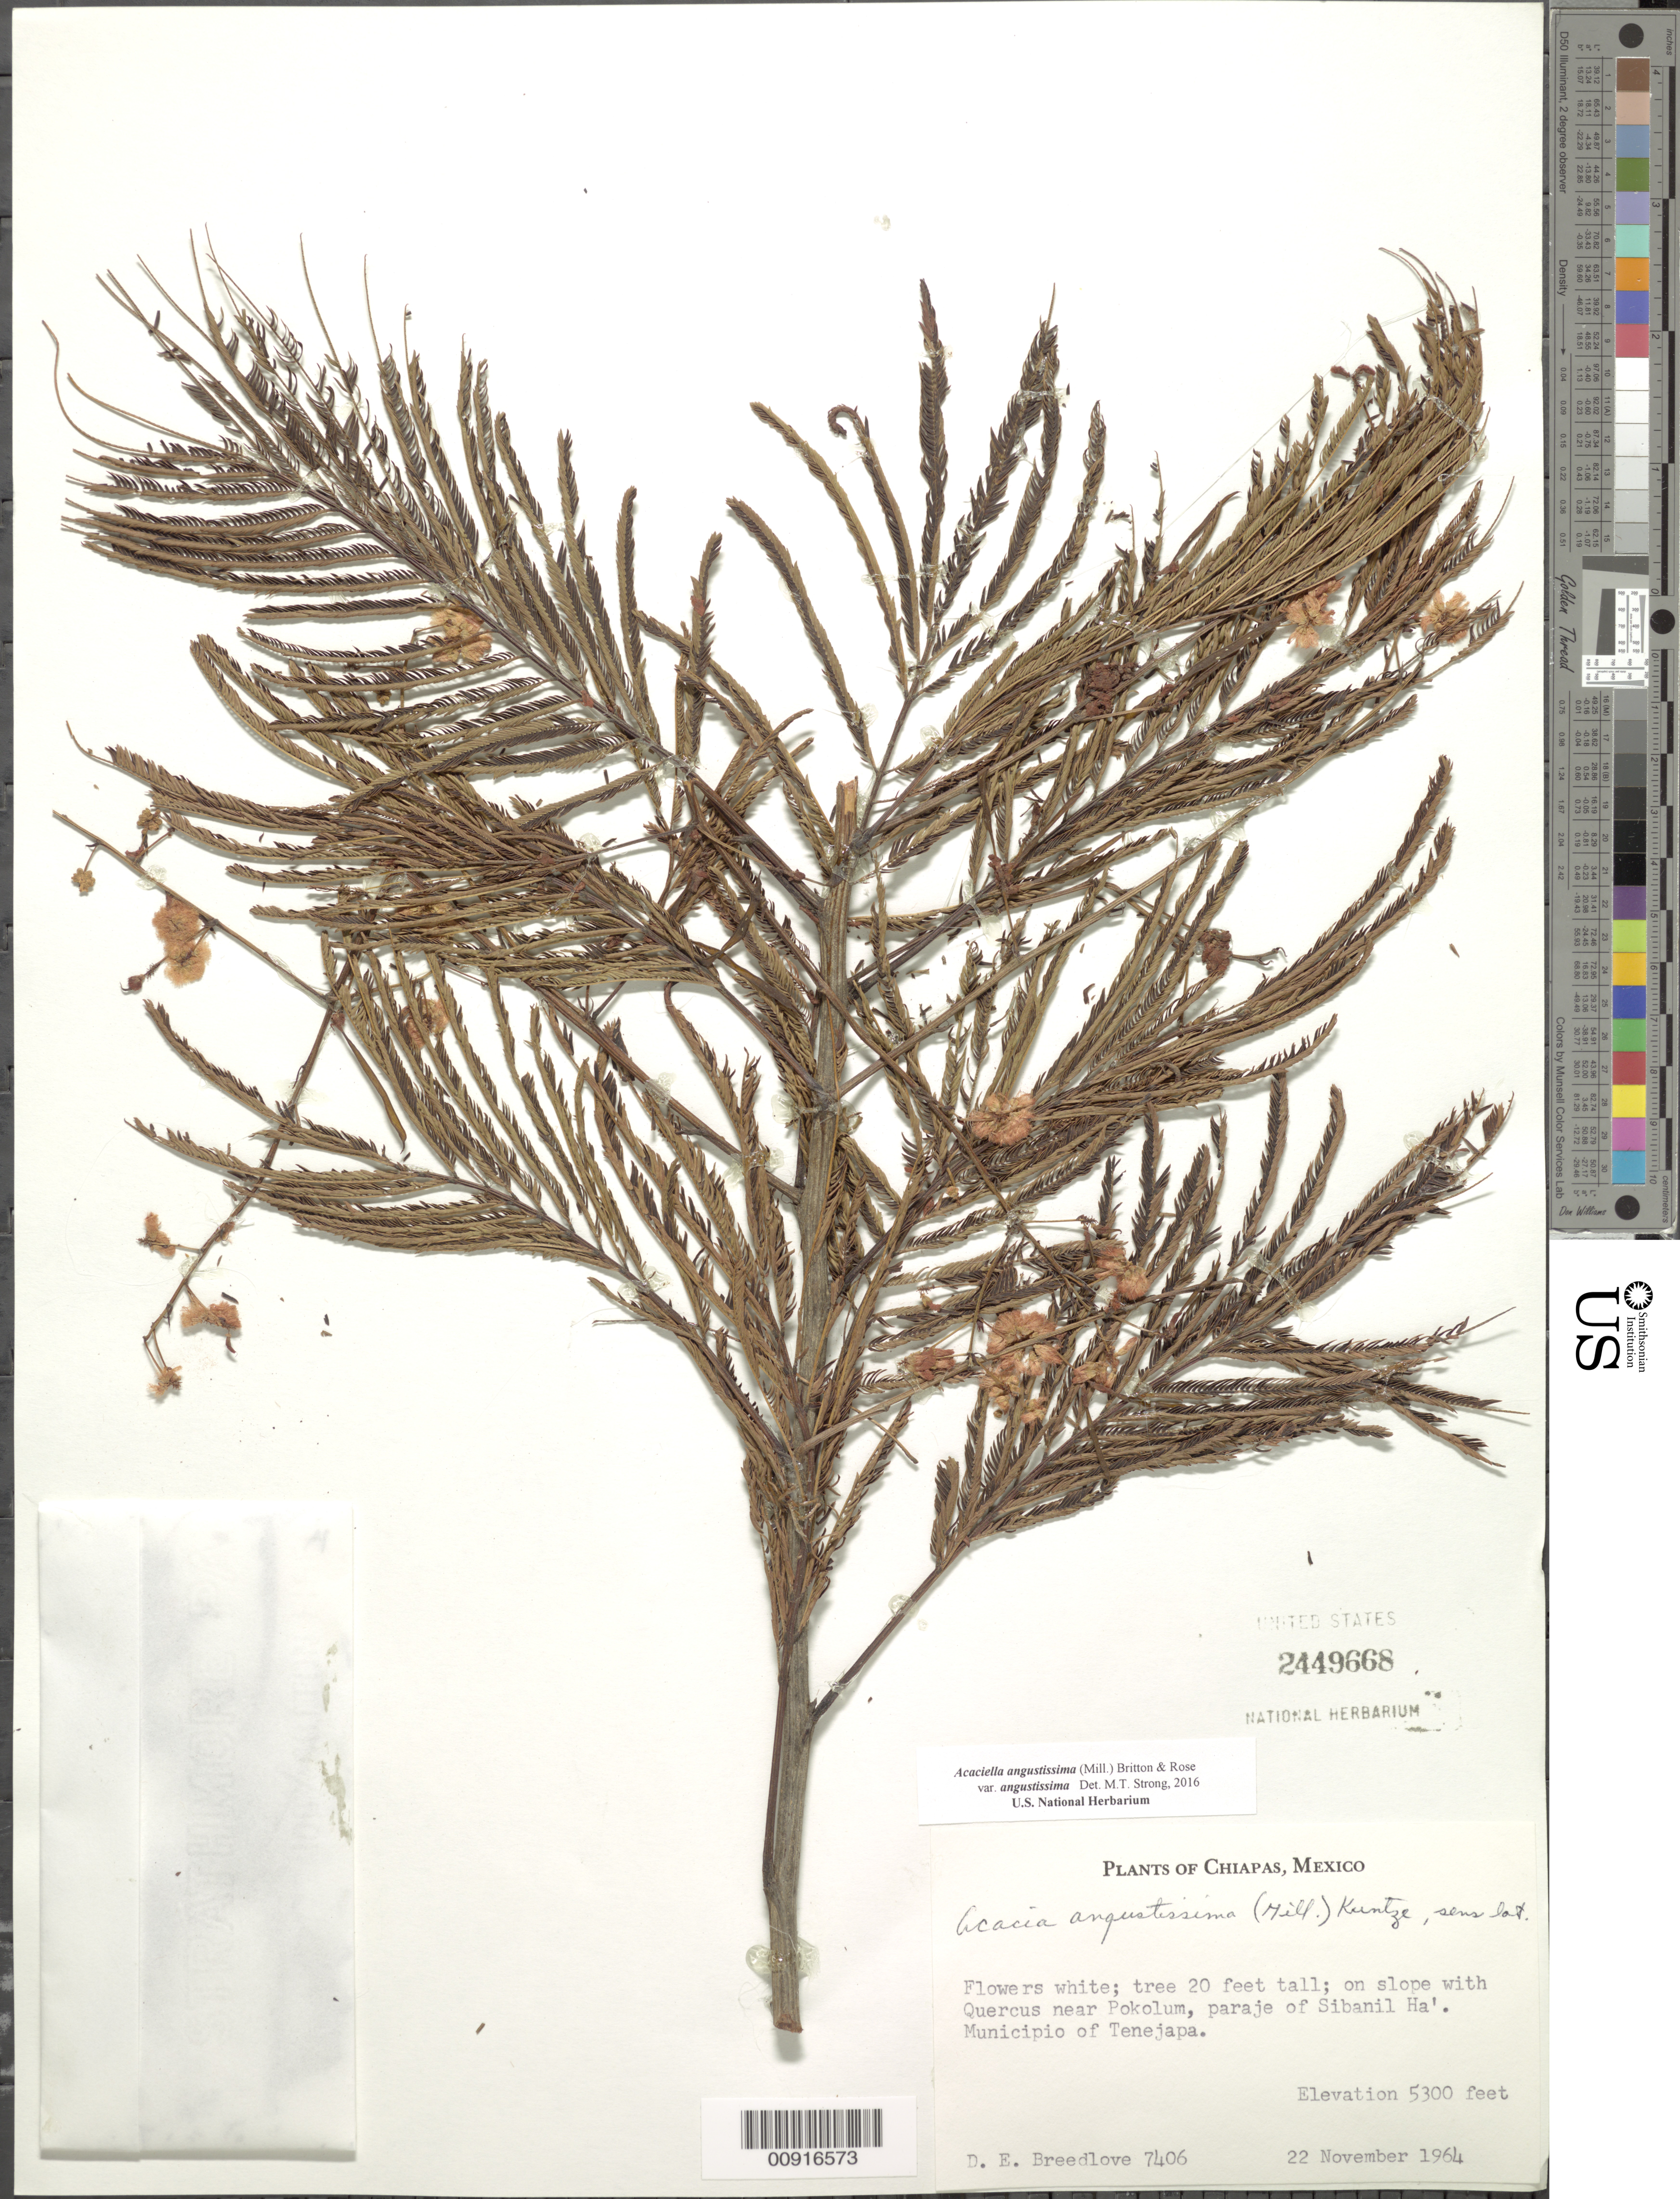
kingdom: Plantae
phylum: Tracheophyta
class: Magnoliopsida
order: Fabales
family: Fabaceae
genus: Acaciella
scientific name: Acaciella angustissima var. angustissima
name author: (Mill.) Britton & Rose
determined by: Strong, M. T., (US), Smithsonian Institution - National Museum of Natural History (UNITED STATES)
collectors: D. E. Breedlove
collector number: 7406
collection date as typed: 22 Nov 1964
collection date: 1964-11-22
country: Mexico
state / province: Chiapas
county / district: Tenejapa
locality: Near Pokolum, paraje of Sibanil Ha'. Municipio of Tenejapa, Chiapas.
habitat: On slopes with Quercus.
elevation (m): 1615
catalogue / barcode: US 2449668